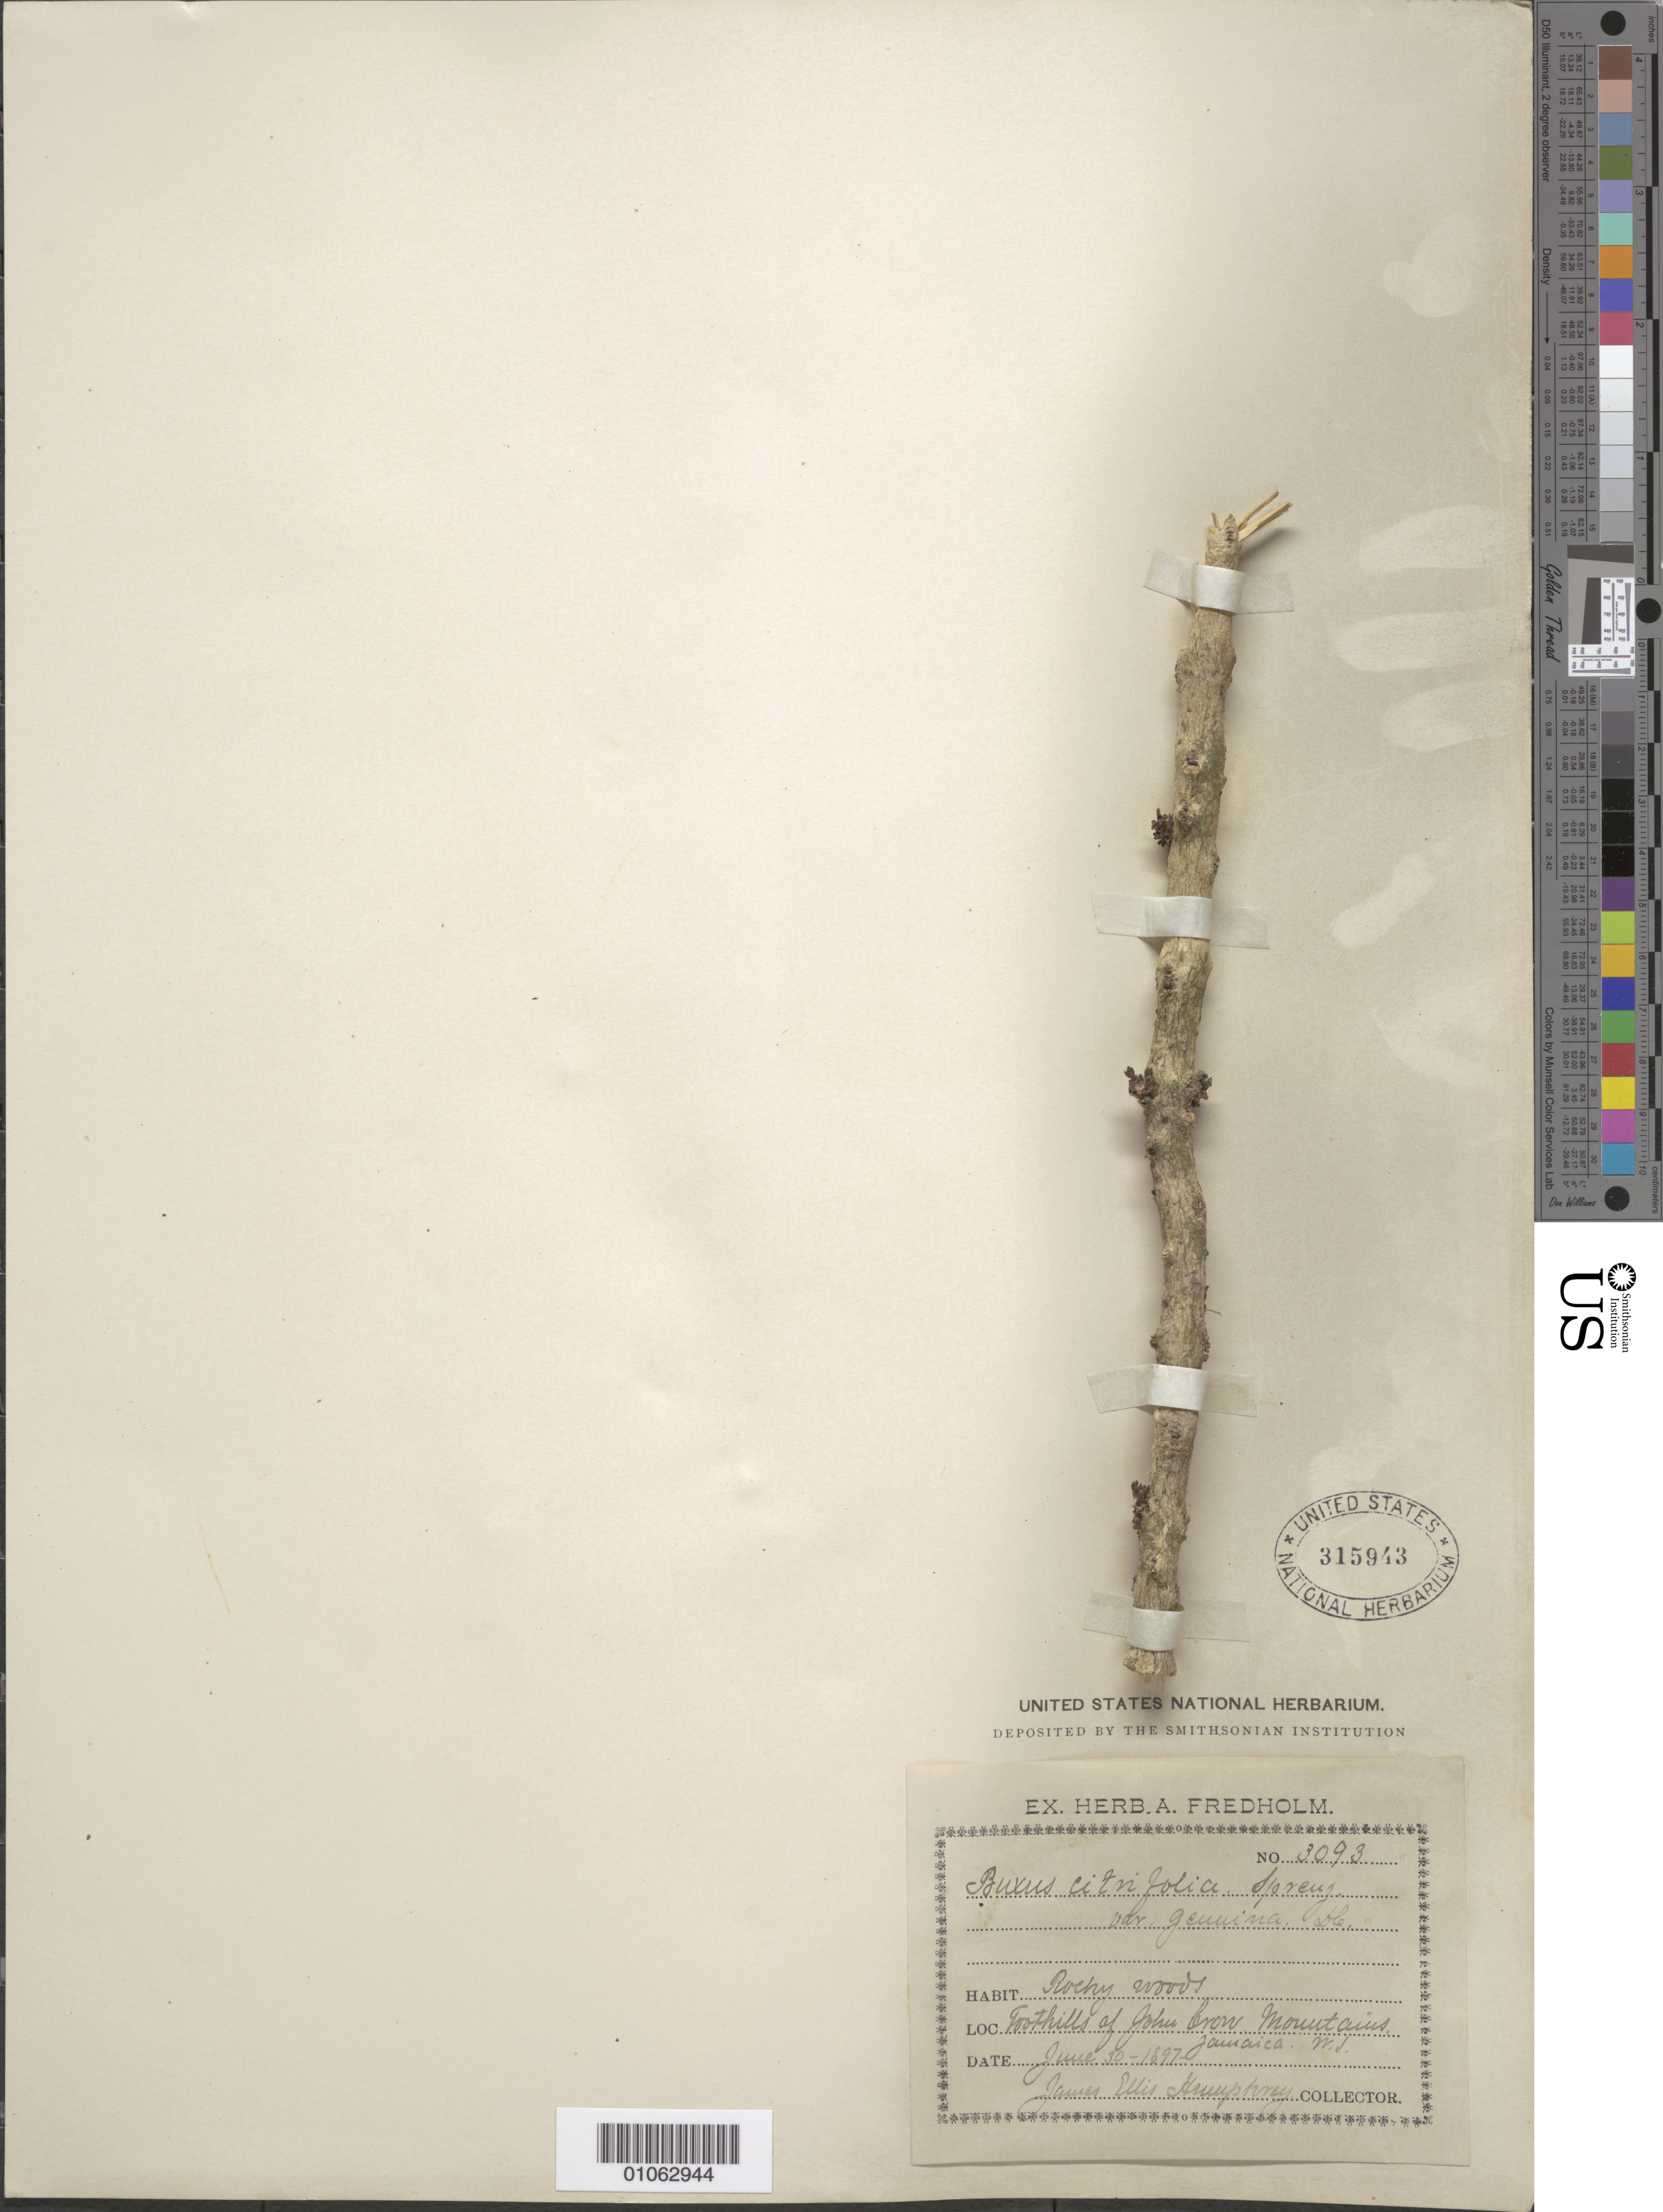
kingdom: Plantae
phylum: Tracheophyta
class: Magnoliopsida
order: Buxales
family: Buxaceae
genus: Buxus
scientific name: Buxus citrifolia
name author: (Willd.) Spreng.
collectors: A. Fredholm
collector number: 3093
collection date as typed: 30 Jun 1897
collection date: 1897-06-30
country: Jamaica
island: Jamaica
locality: Foothills of Brown mountains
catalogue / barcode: US 315943